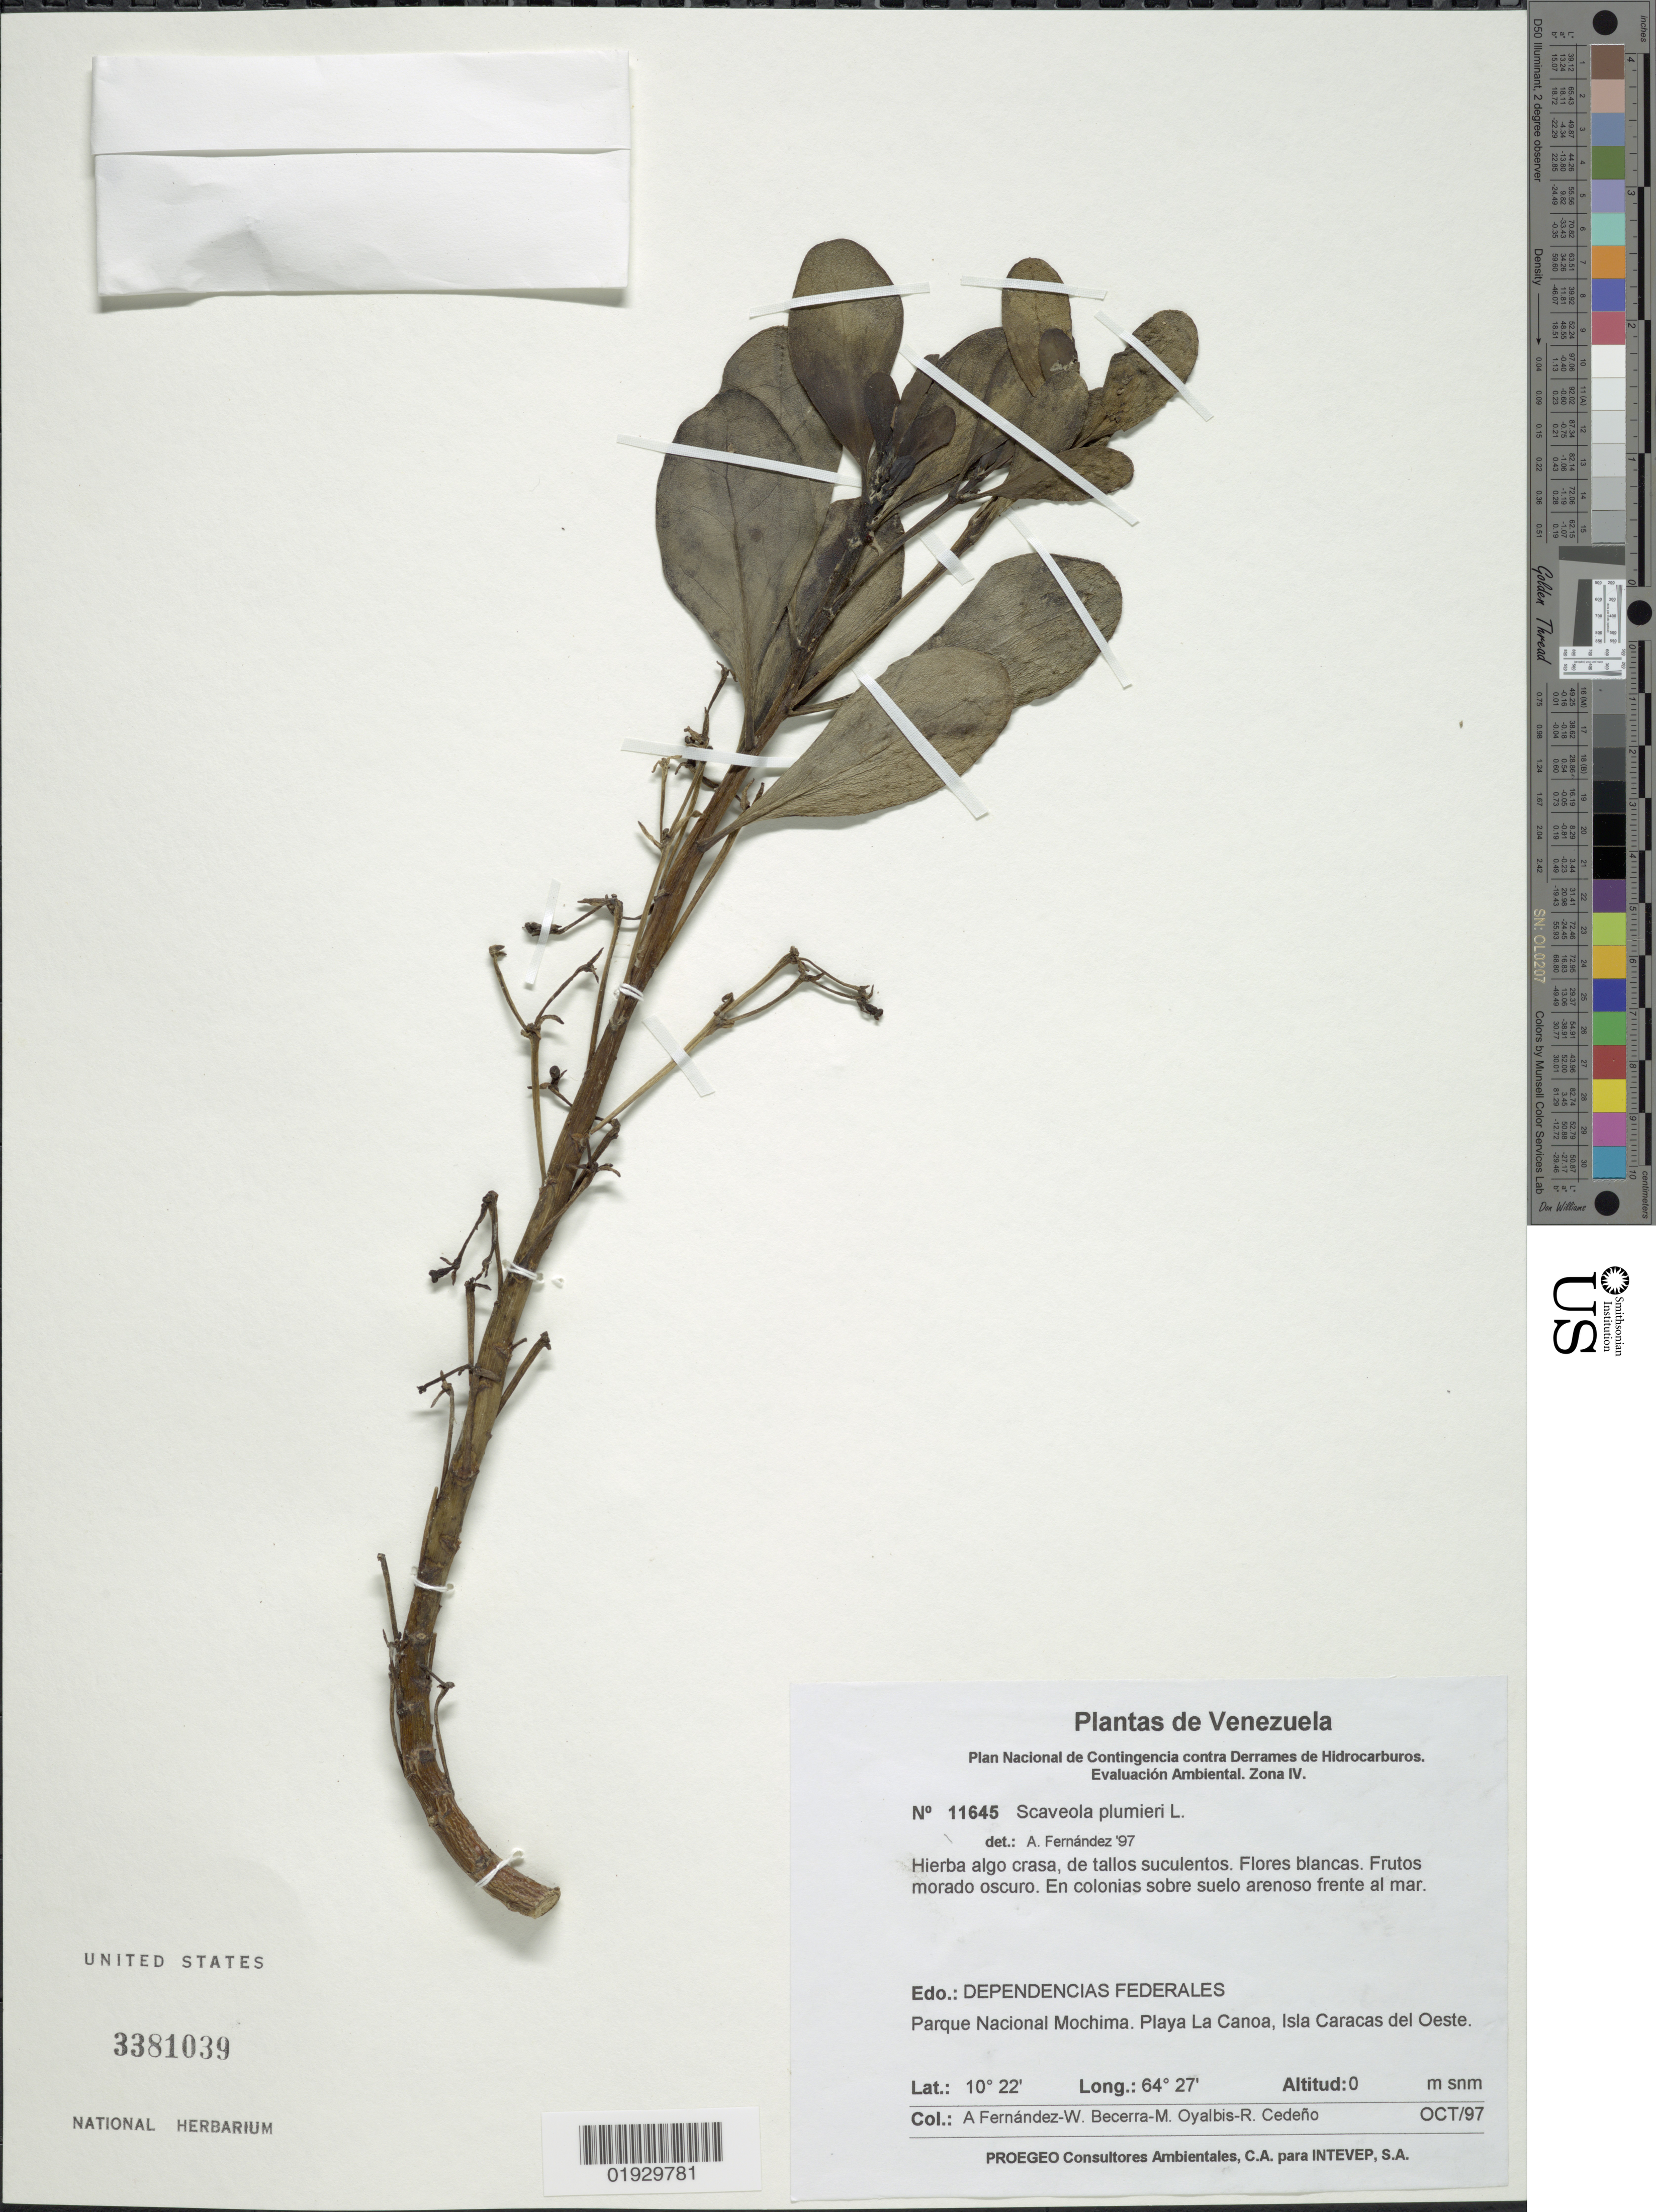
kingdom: Plantae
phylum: Tracheophyta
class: Magnoliopsida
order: Asterales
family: Goodeniaceae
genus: Scaevola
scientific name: Scaevola plumieri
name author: (L.) Vahl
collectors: Á. Fernández, W. Becerra, M. Oyalbis & R. Cedeño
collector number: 11645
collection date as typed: Transcribed d/m/y: /10/97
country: Venezuela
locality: Edo.: dependencias Federales. Parque Nacional Mochima. Playa La Canoa, Isla Caracas del Oeste.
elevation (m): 0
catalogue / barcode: US 3381039